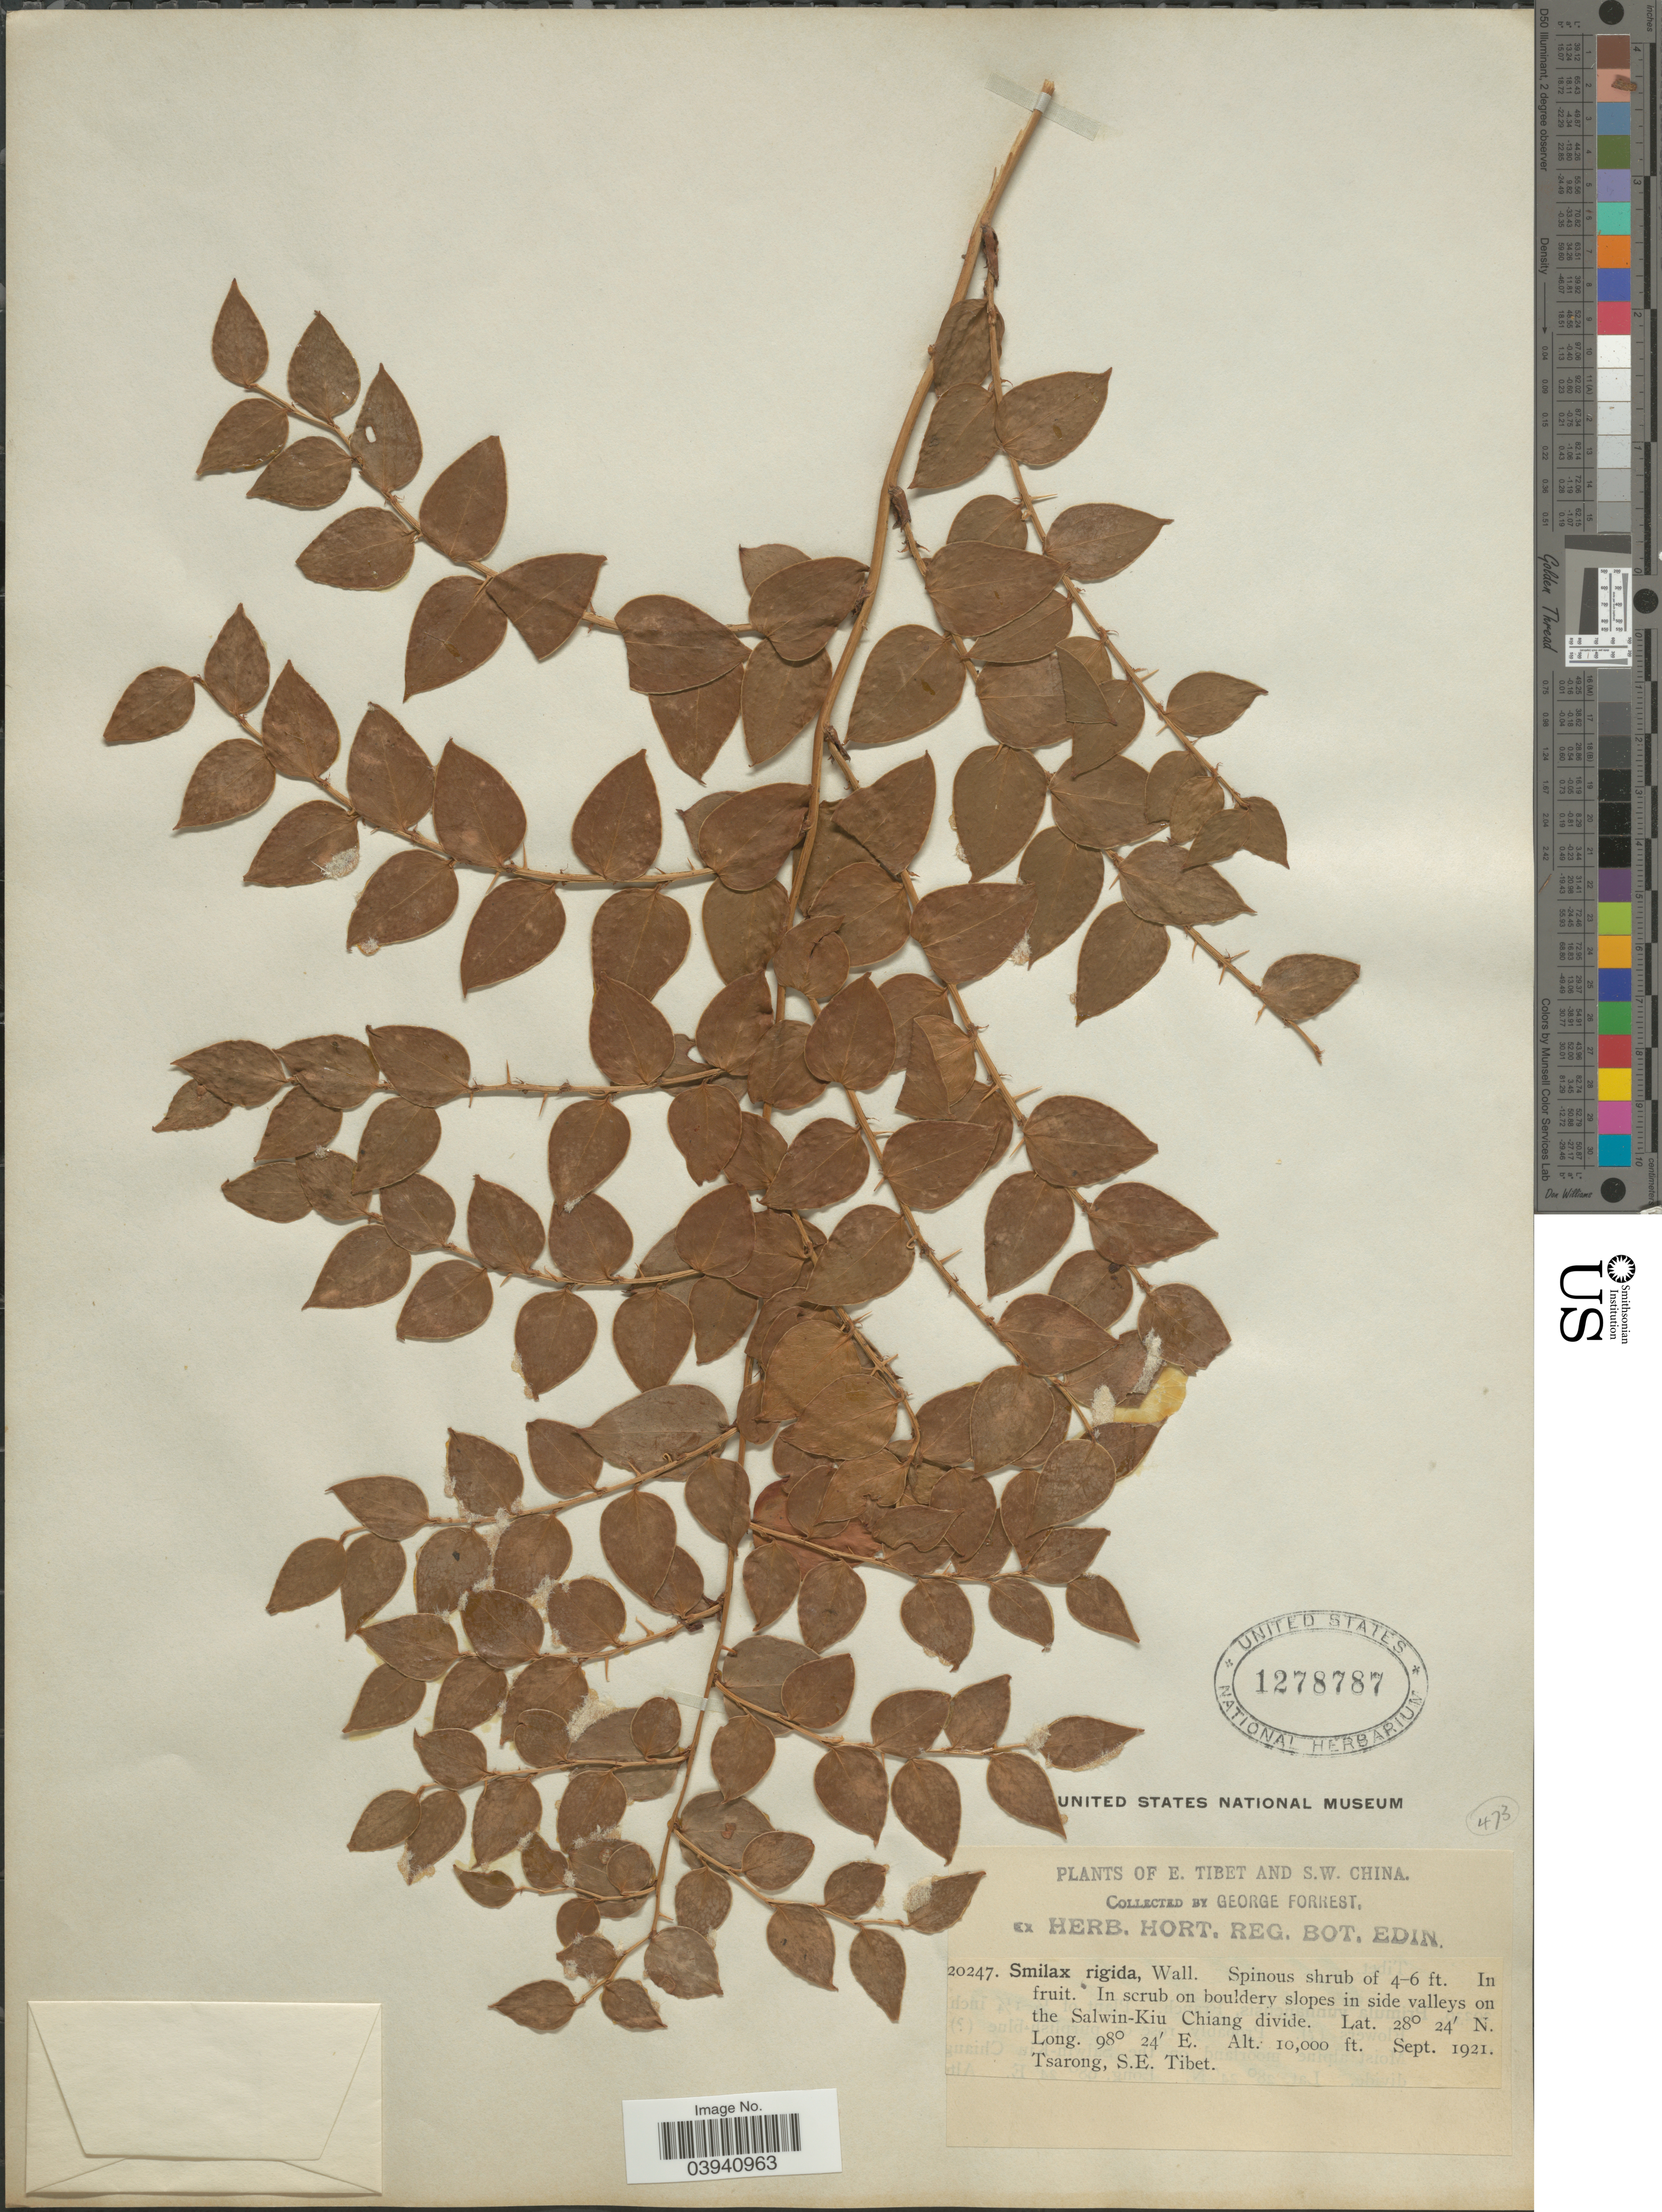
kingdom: Plantae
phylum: Tracheophyta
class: Liliopsida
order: Liliales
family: Smilacaceae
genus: Smilax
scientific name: Smilax rigida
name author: Sol.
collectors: G. Forrest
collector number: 20247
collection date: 1921-09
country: China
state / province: Xizang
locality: E. Tibet. In scrub on bouldery slopes in side valleys on the Salwin-Kiu Chiang divide.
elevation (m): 3048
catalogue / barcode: US 1278787